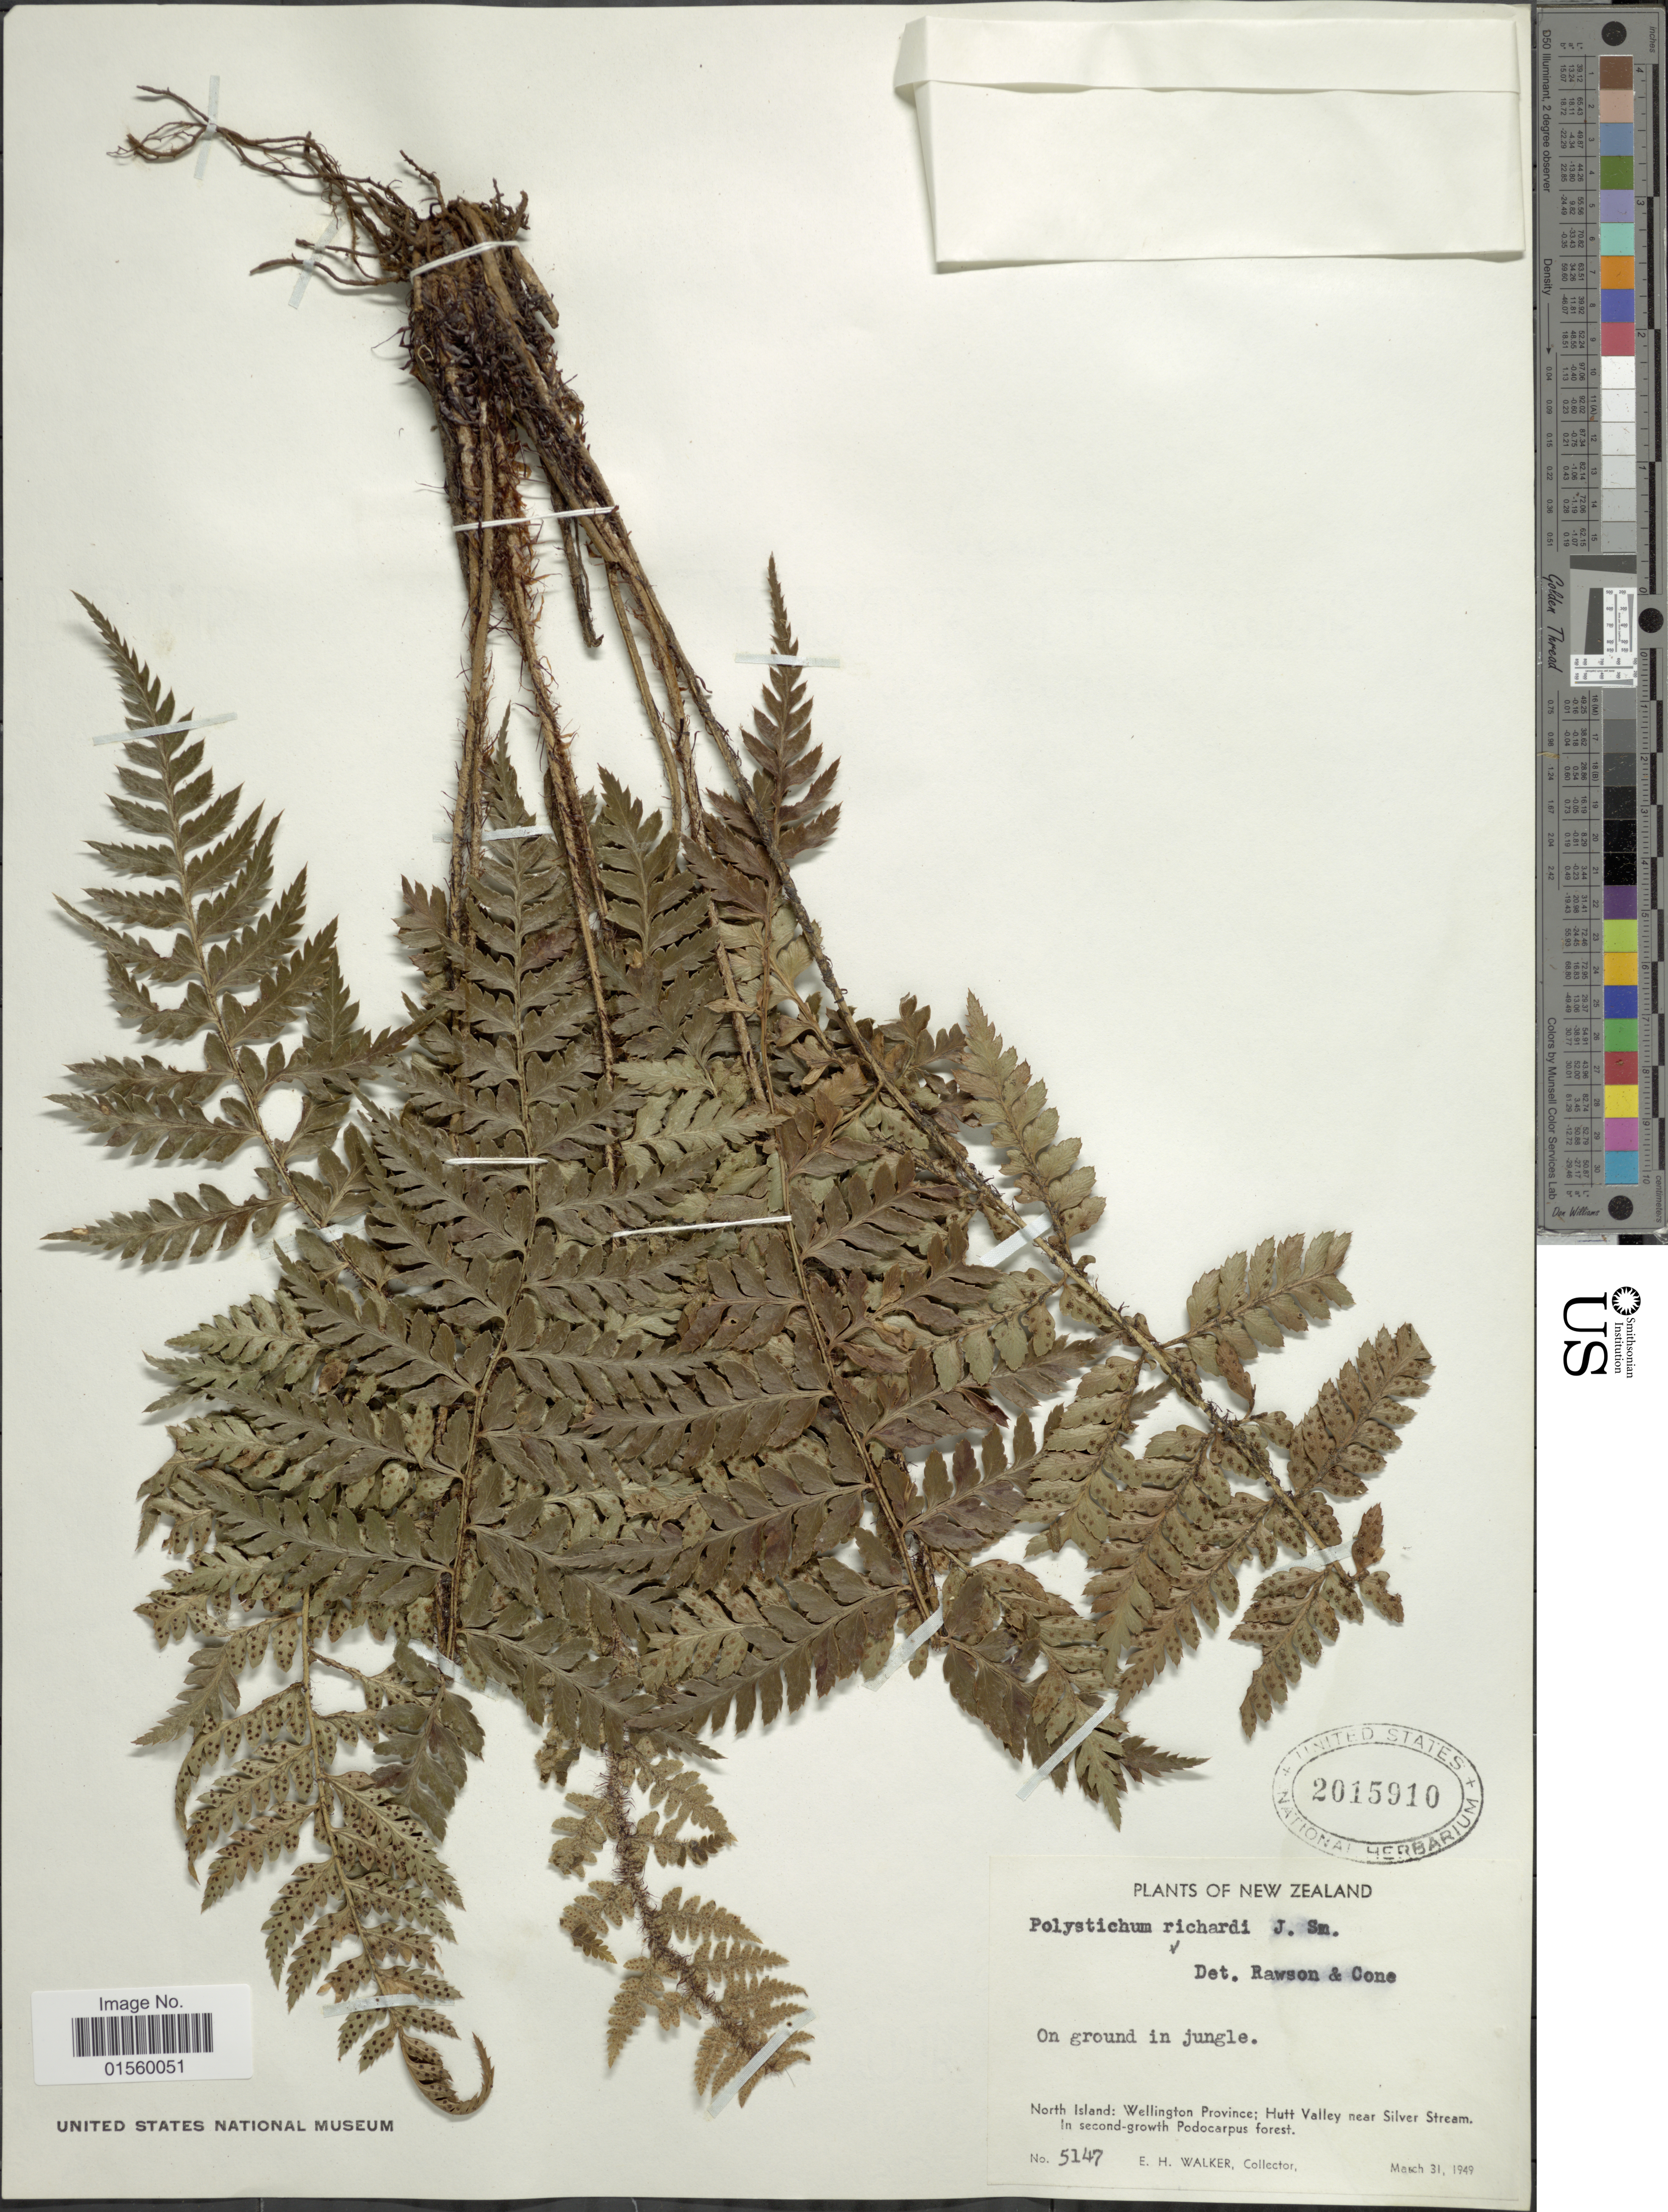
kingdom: Plantae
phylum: Tracheophyta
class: Polypodiopsida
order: Polypodiales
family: Dryopteridaceae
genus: Polystichum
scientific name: Polystichum richardii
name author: J. Sm.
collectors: E. H. Walker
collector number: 5147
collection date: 1949-03-31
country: New Zealand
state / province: Wellington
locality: North Island: Wellington Province: Hutt Valley near Silver Stream, in second-growth Podocarpus forest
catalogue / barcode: US 2015910